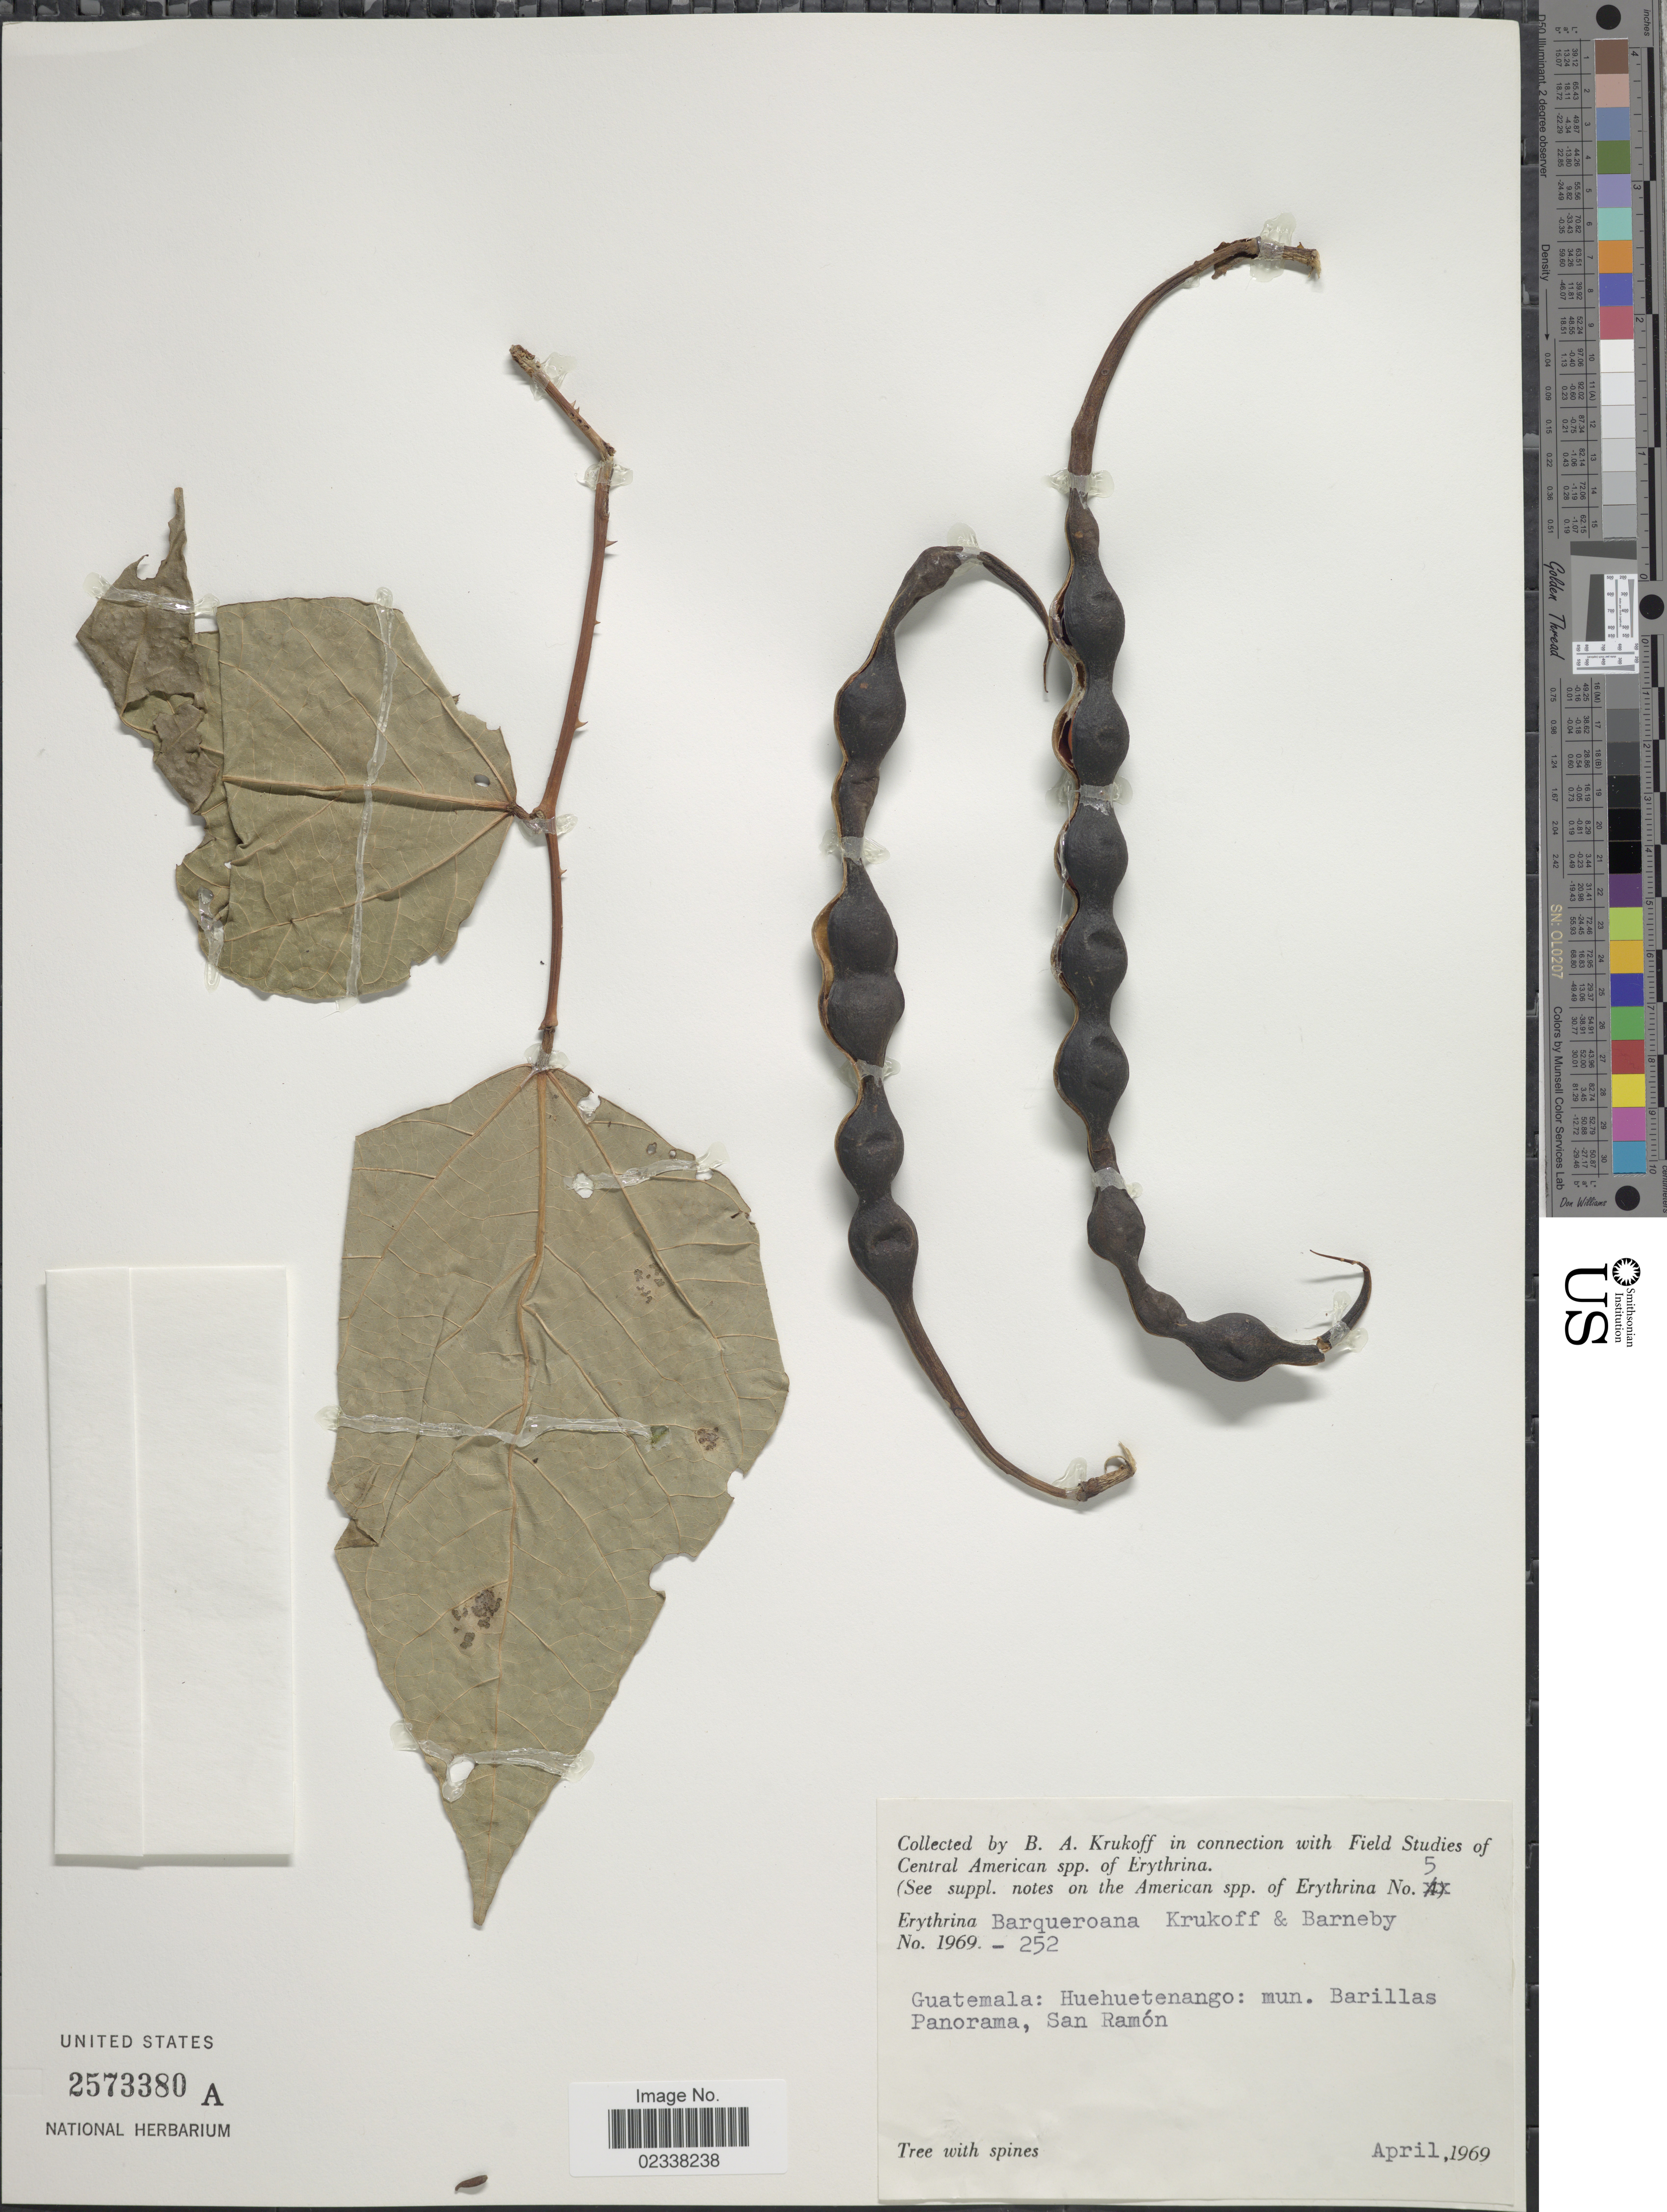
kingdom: Plantae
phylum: Tracheophyta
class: Magnoliopsida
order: Fabales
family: Fabaceae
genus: Erythrina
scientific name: Erythrina barqueroana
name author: Krukoff & Barneby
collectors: B. A. Krukoff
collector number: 1969-252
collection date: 1969-04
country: Guatemala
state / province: Huehuetenango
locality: Mun. Barillas Panorama, San Ramón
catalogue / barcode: US 2573380A